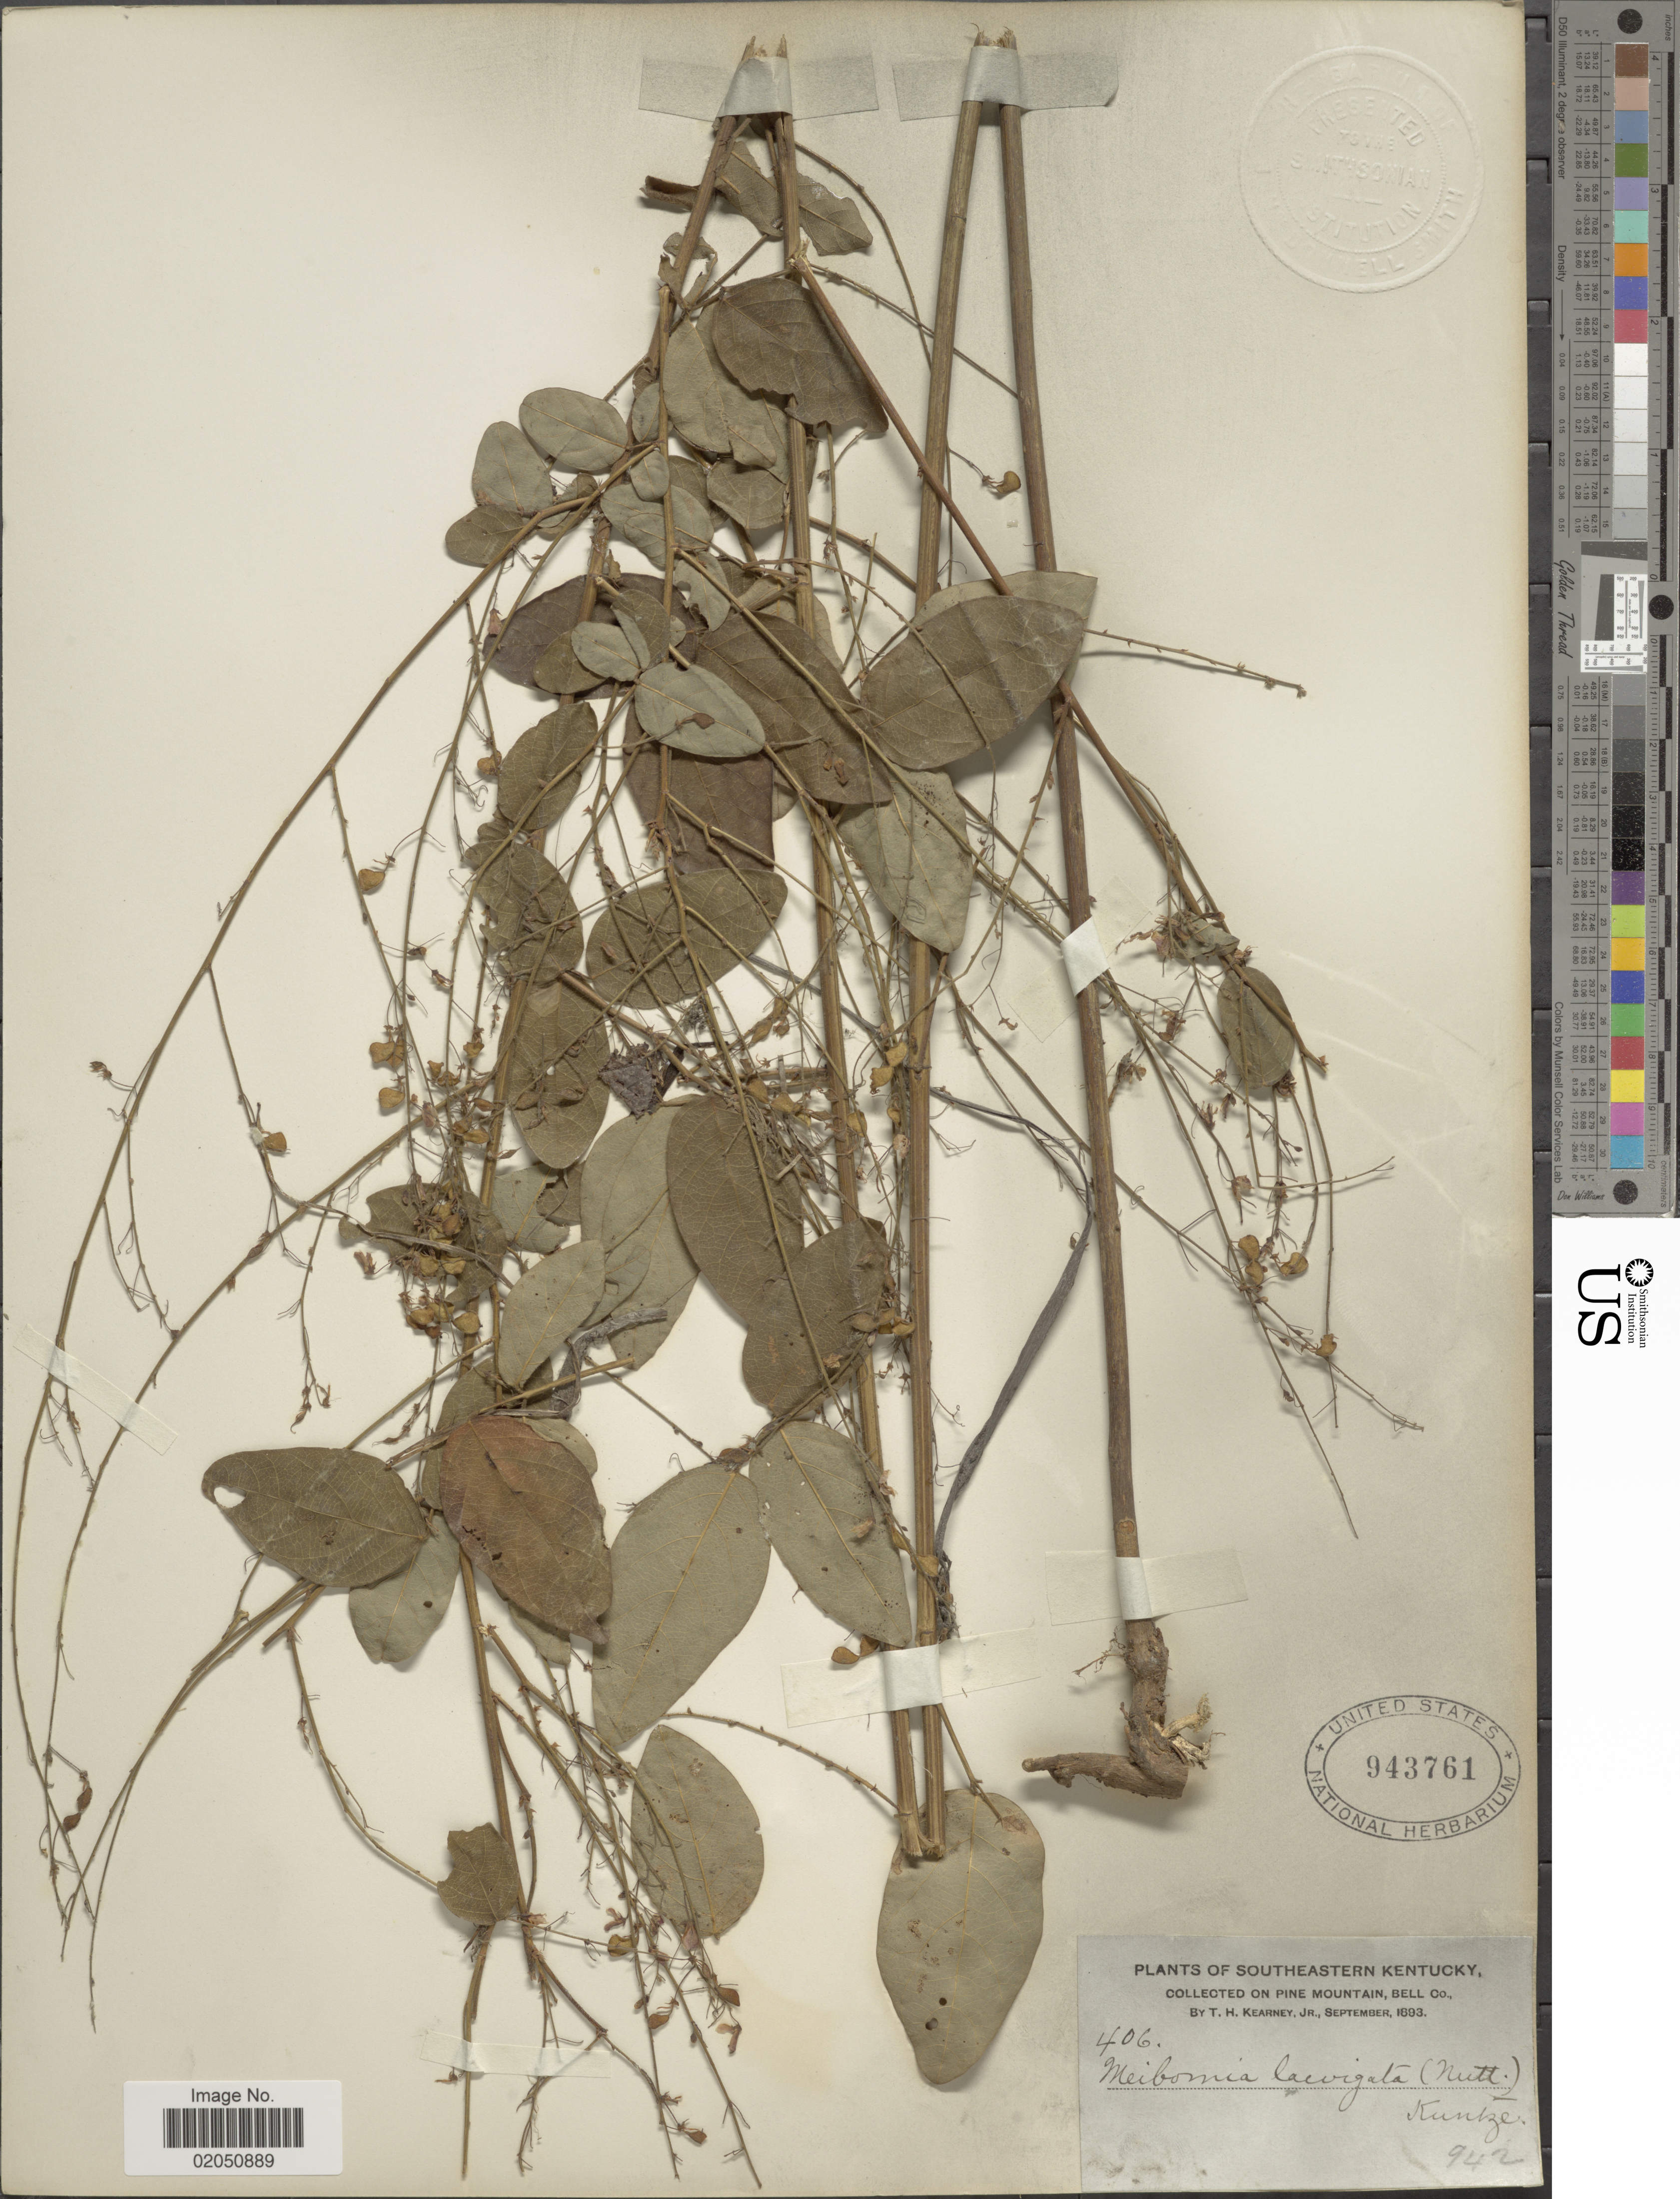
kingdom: Plantae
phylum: Tracheophyta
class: Magnoliopsida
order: Fabales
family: Fabaceae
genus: Desmodium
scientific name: Desmodium laevigatum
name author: (Nutt.) DC.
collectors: T. H. Kearney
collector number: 406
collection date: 1893-09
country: United States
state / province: Kentucky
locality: Southeastern Kentucky, On Pine Mountain, Bell Co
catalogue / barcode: US 943761